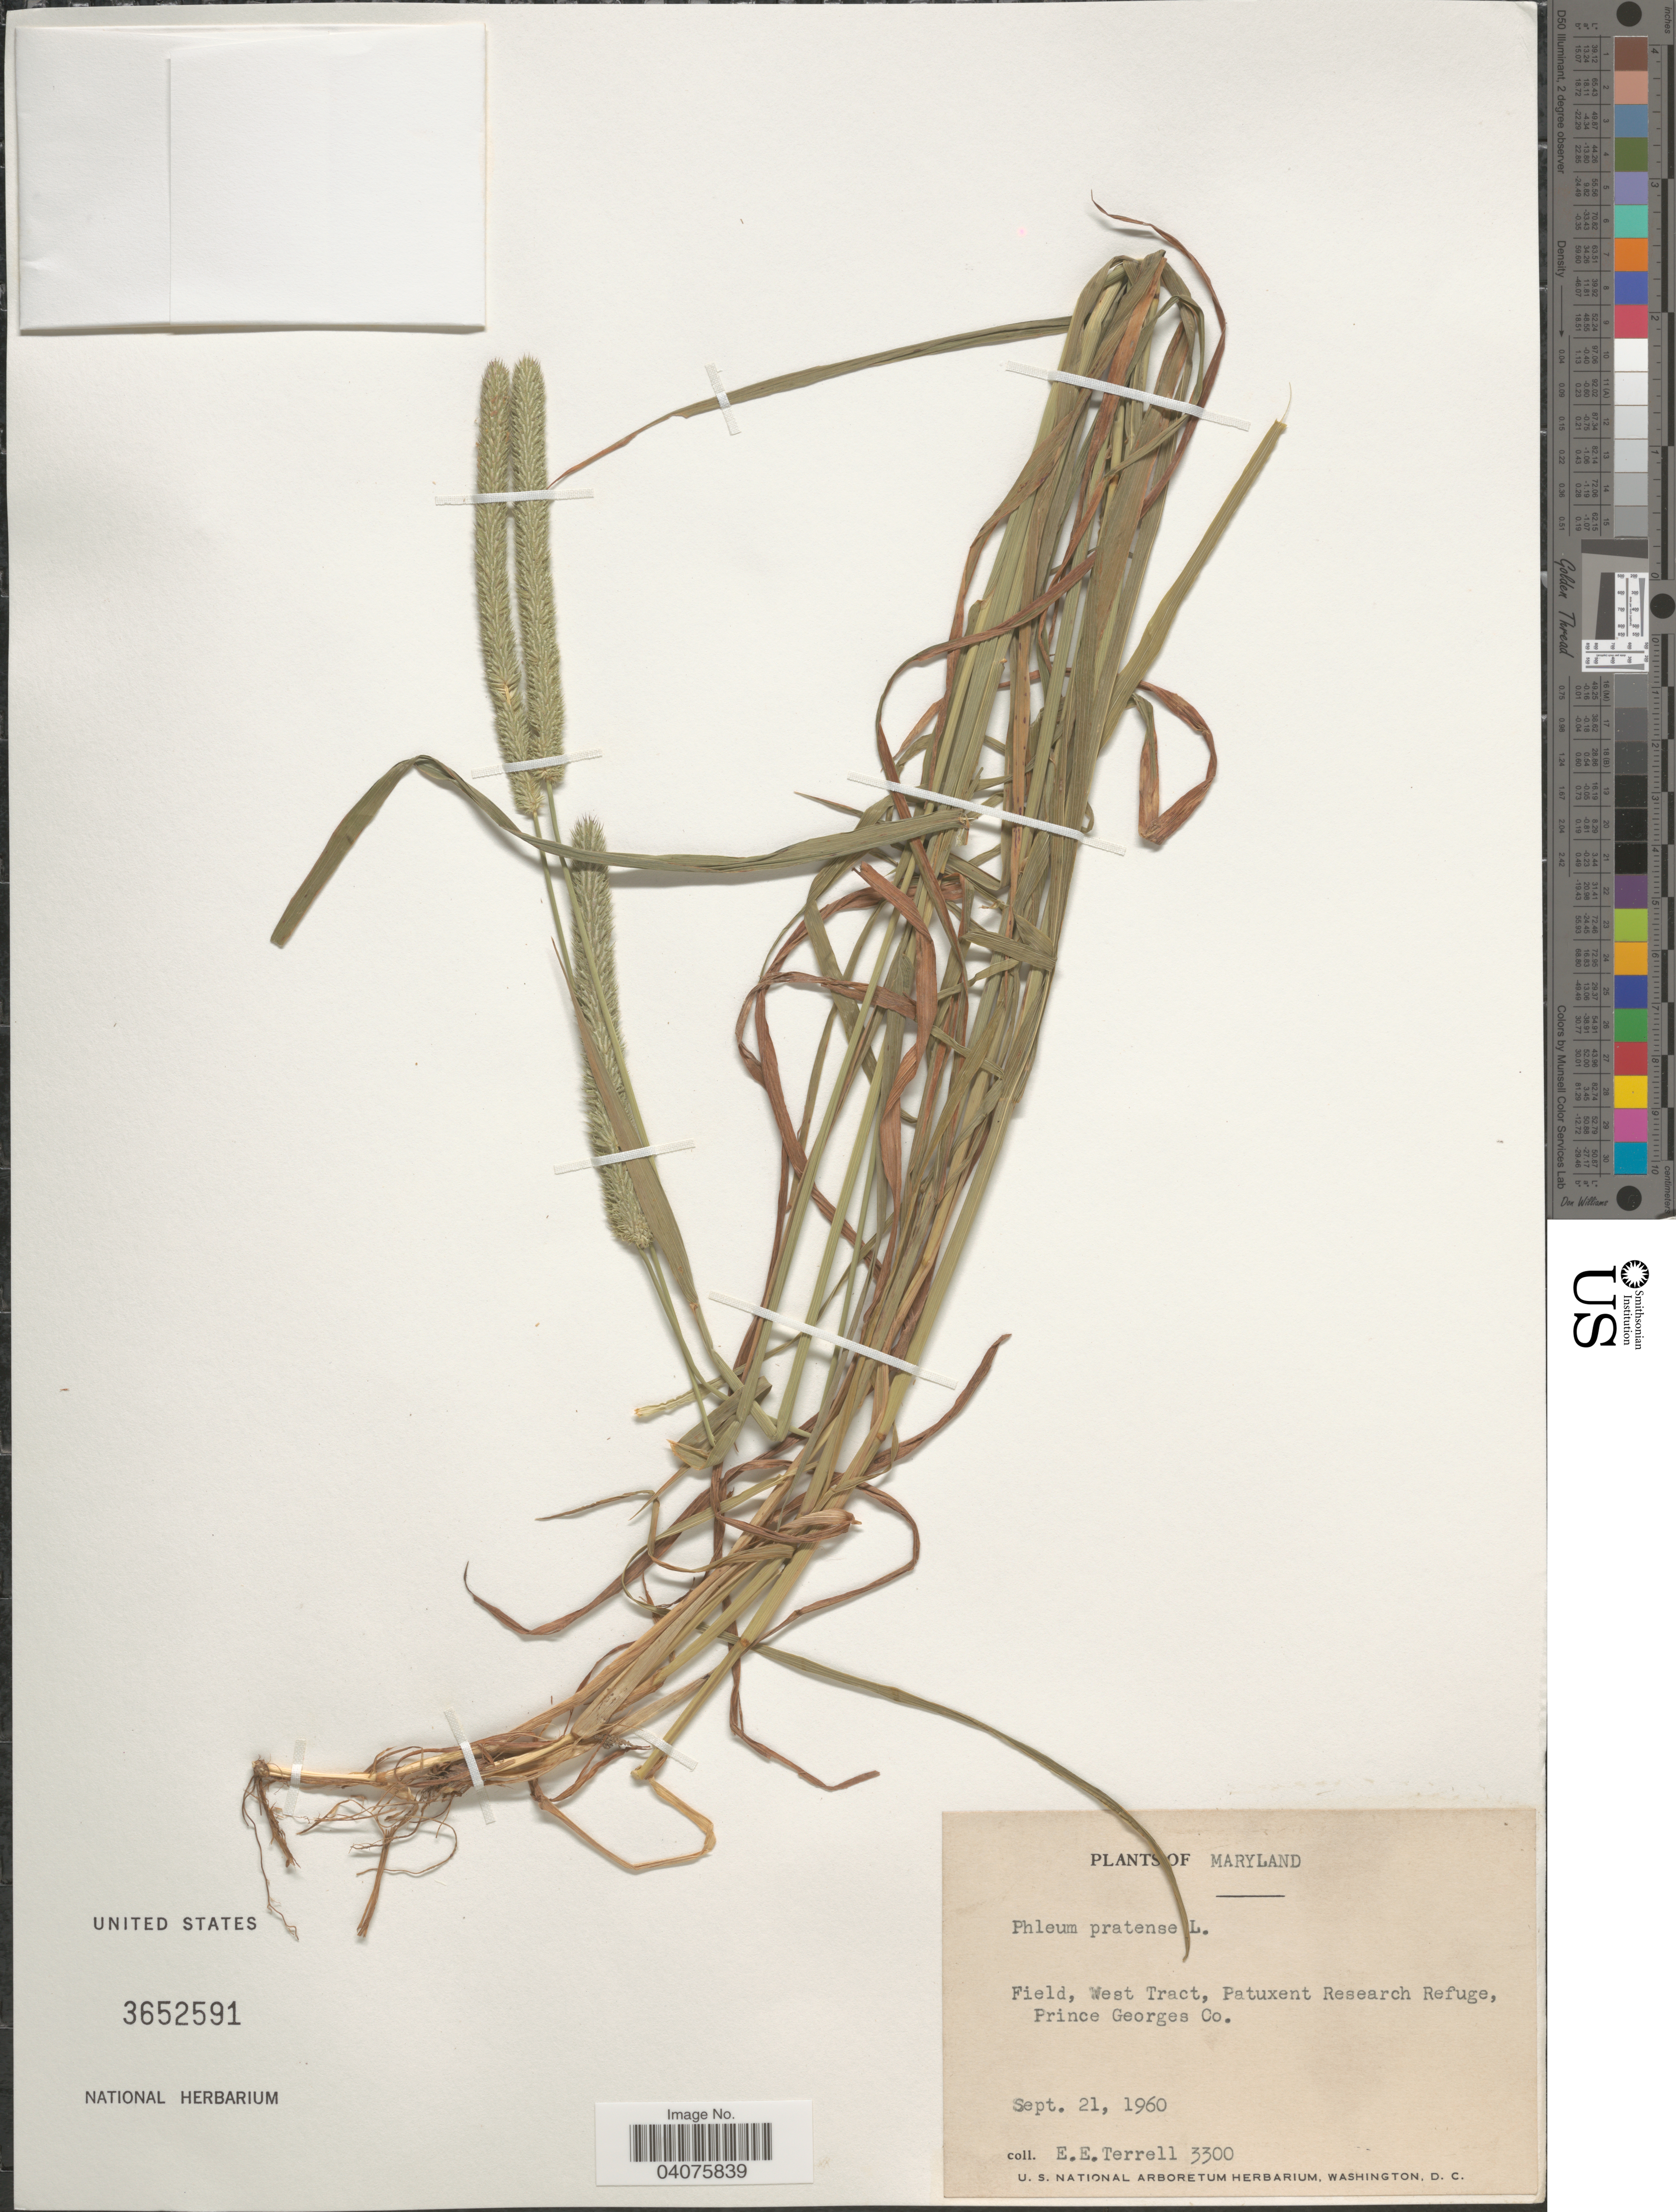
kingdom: Plantae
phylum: Tracheophyta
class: Liliopsida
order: Poales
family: Poaceae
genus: Phleum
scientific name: Phleum pratense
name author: L.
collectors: E. E. Terrell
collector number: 3300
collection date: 1960-09-21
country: United States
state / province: Maryland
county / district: Prince George's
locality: Field, West Tract, Patuxent Research Refuge, Prince Georges Co.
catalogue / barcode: US 3652591